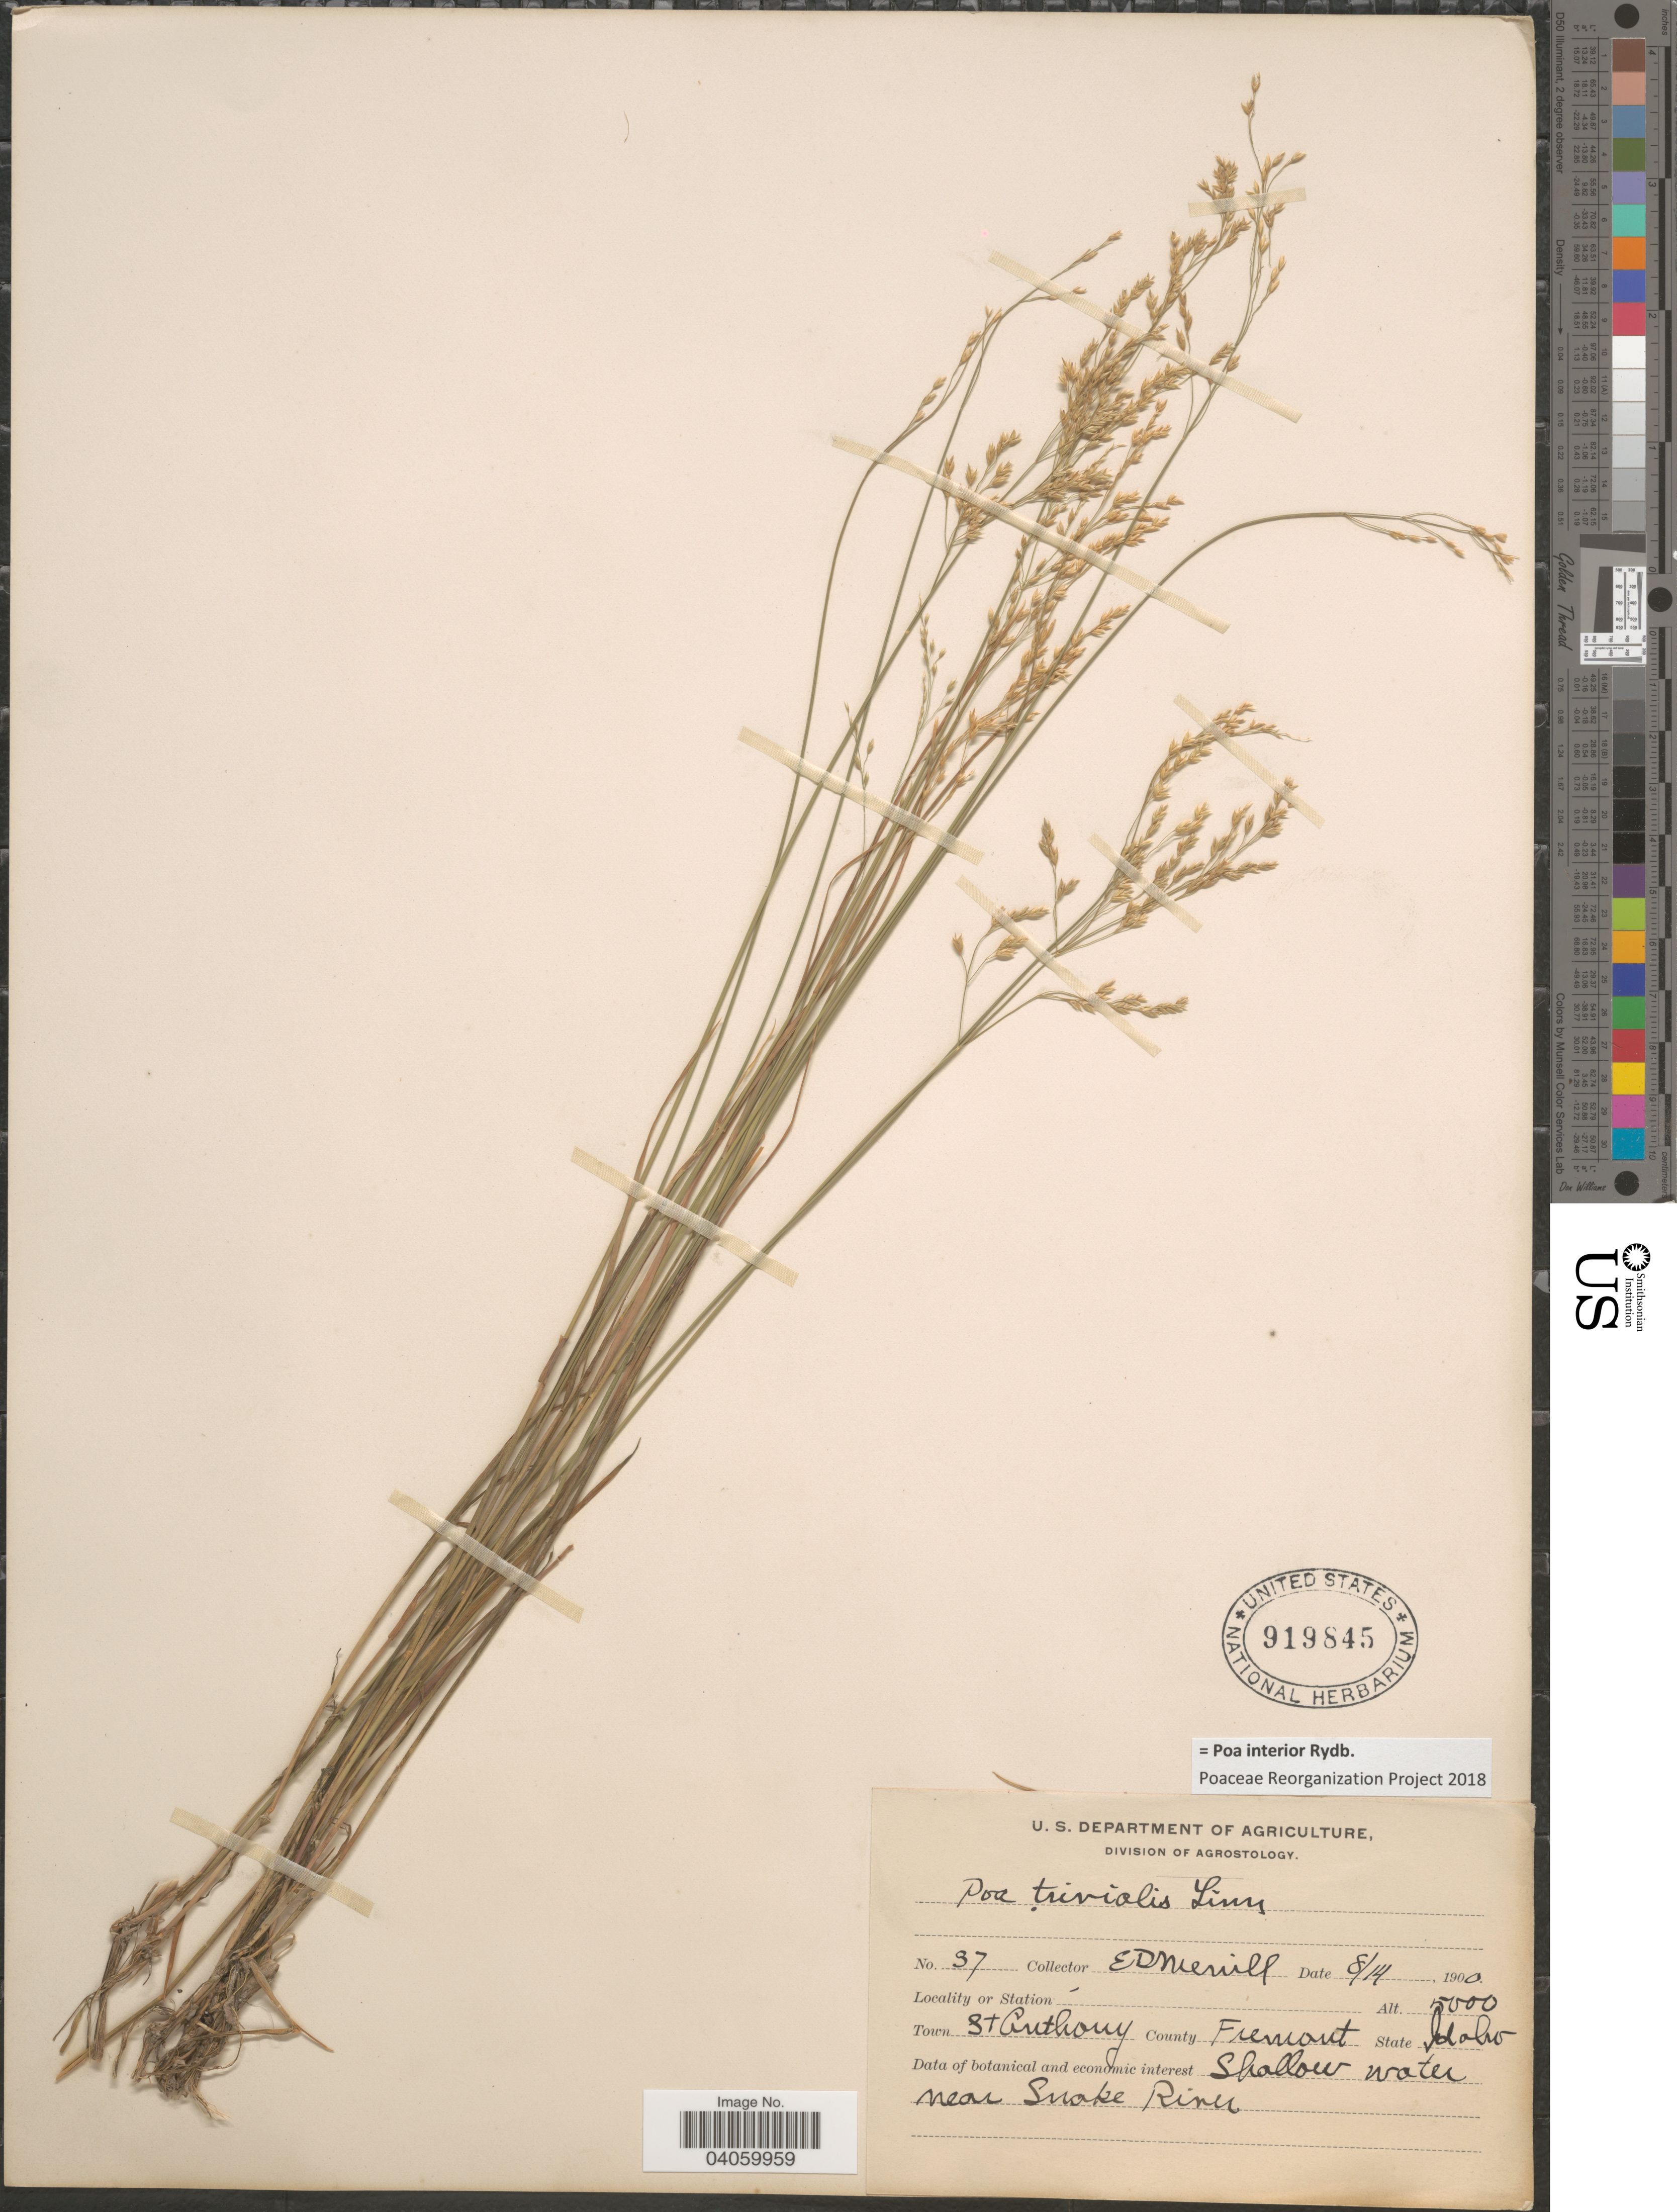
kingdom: Plantae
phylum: Tracheophyta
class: Liliopsida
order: Poales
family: Poaceae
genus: Poa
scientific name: Poa interior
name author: Rydb.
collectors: E. D. Merrill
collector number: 37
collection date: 1900-08-14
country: United States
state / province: Idaho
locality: Town St. Anthony. County Fremont. Shallow water near Snake River.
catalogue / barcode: US 919845